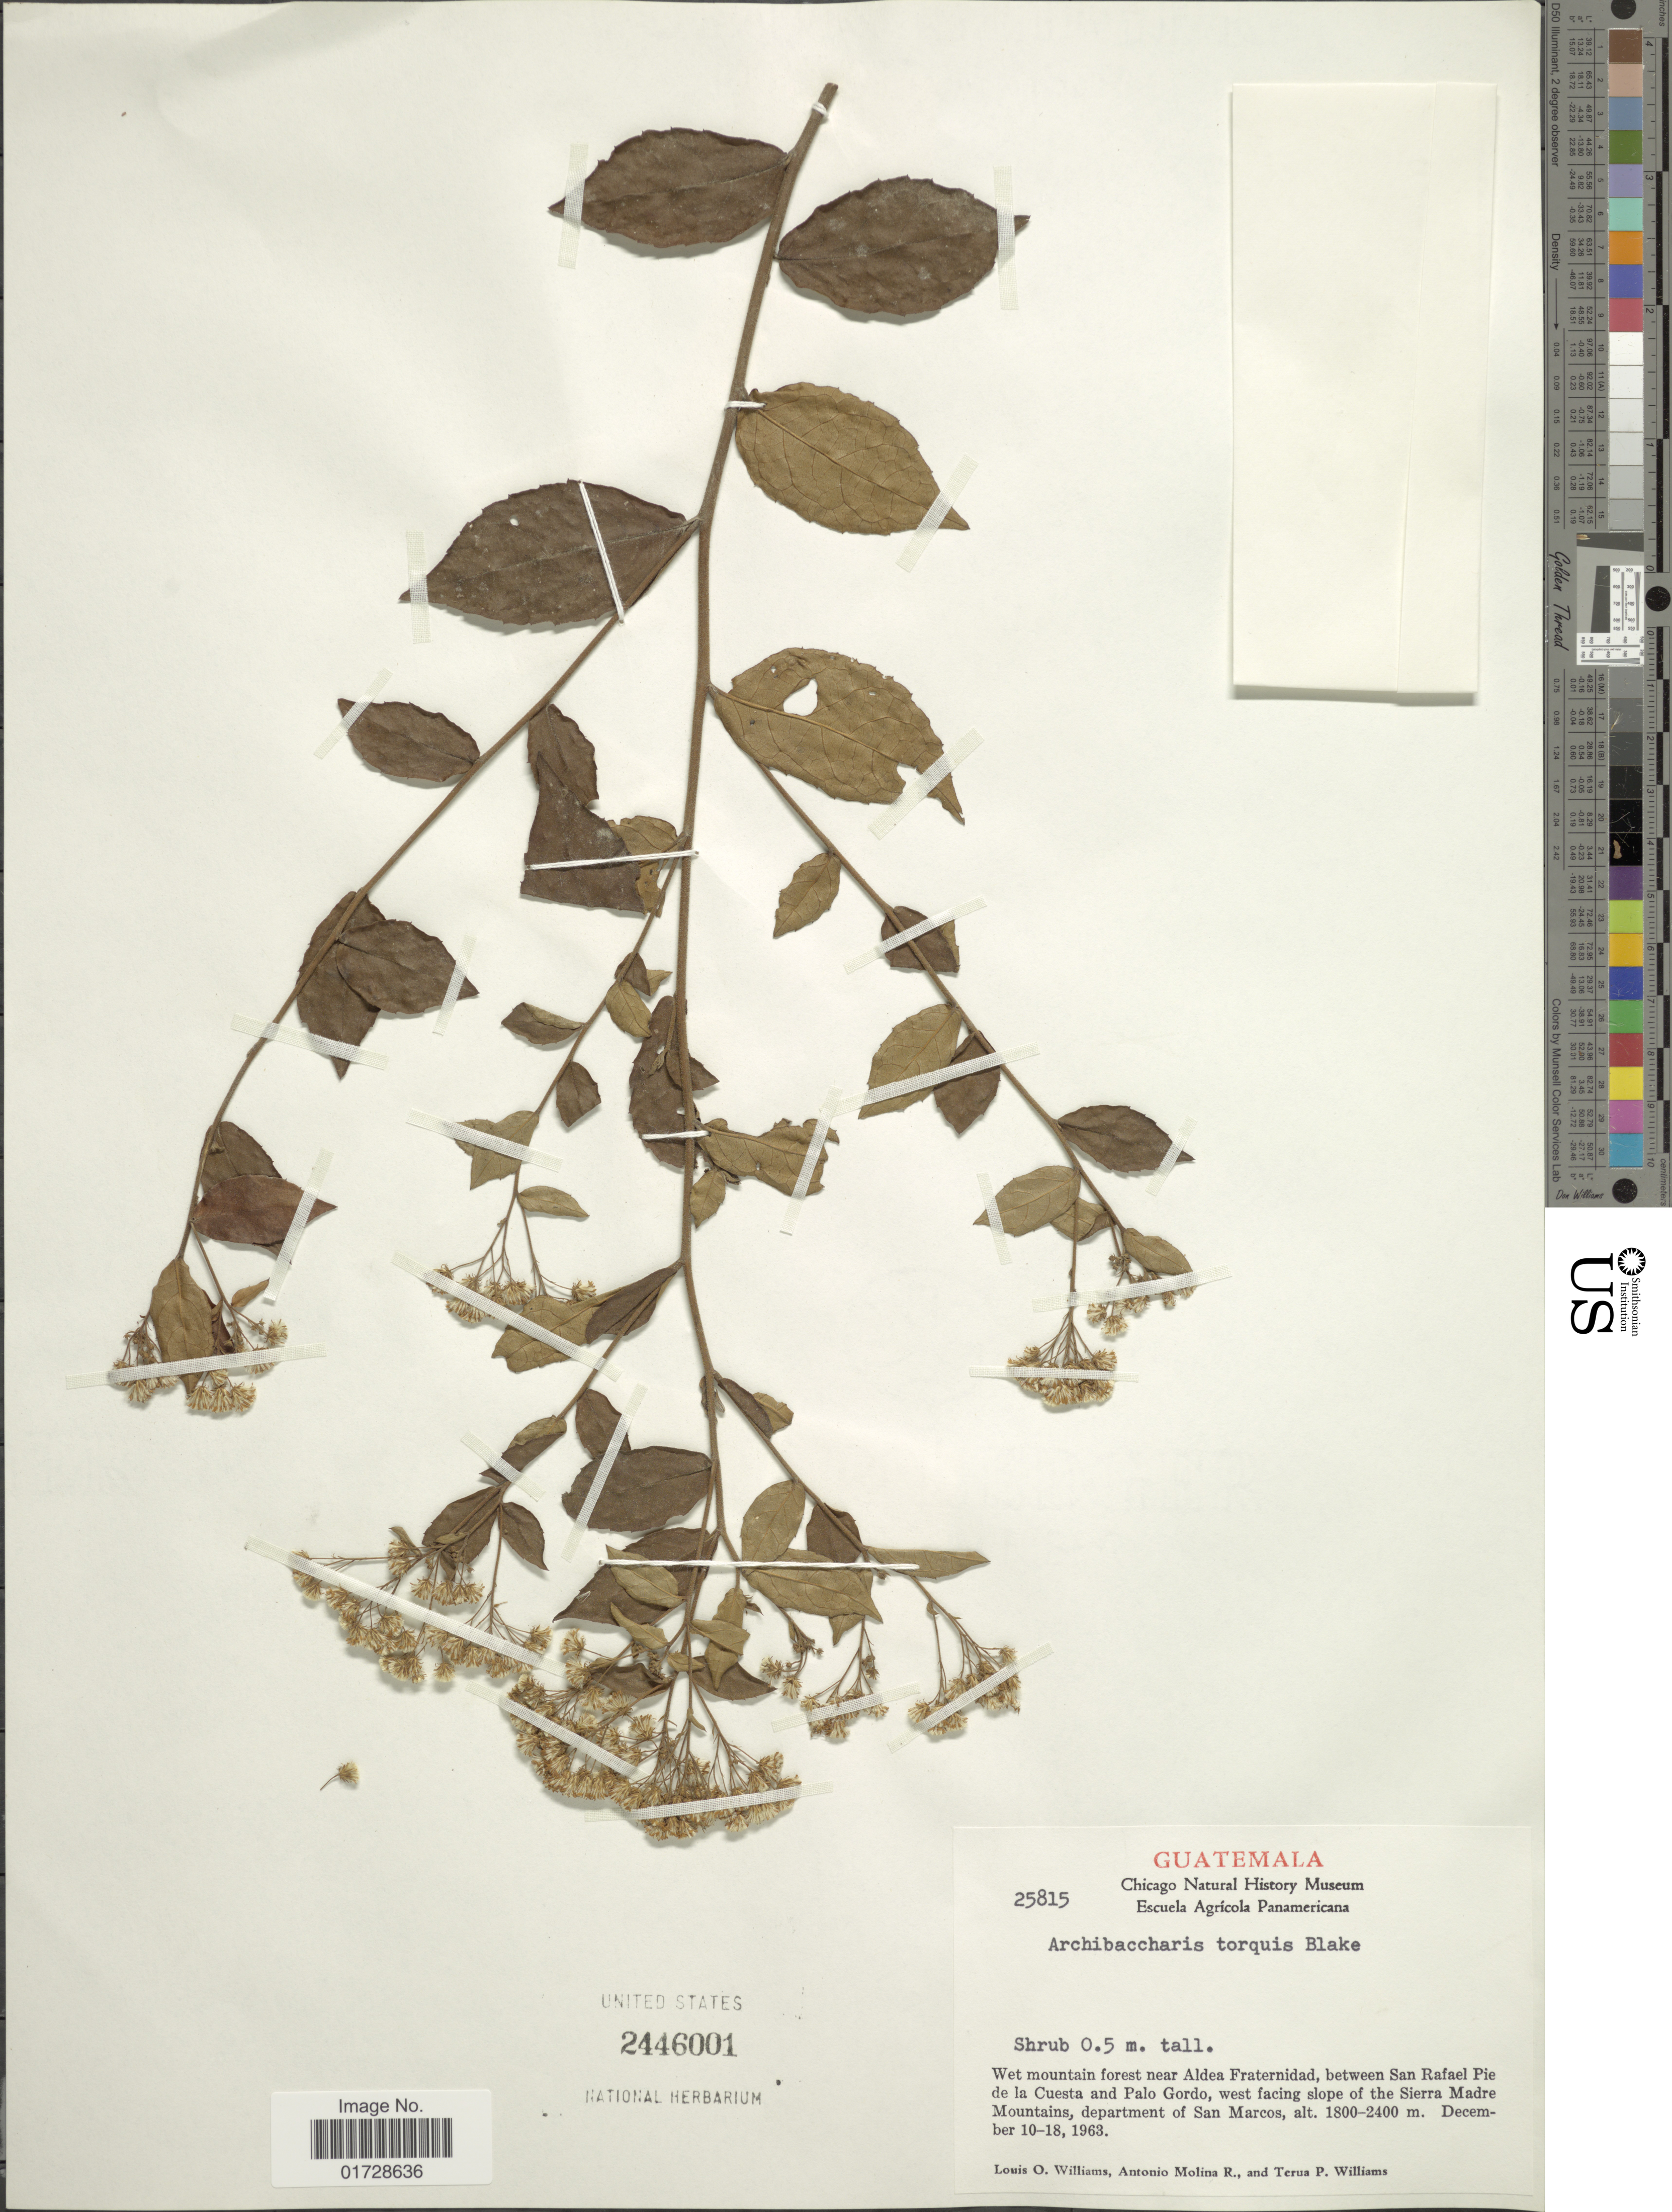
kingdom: Plantae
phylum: Tracheophyta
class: Magnoliopsida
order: Asterales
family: Asteraceae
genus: Archibaccharis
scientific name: Archibaccharis schiedeana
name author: (Benth.) J.D. Jacks.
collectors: L. O. Williams, A. Molina R. & T. P. Williams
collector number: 25815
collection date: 1963-12-10/1963-12-18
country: Guatemala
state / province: San Marcos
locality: Near Aldea Fraternidad, between San Rafael Pie de la Cuesta and Palo Gordo, west facing slope of the Sierra Madre Mountains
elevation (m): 1800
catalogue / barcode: US 2446001